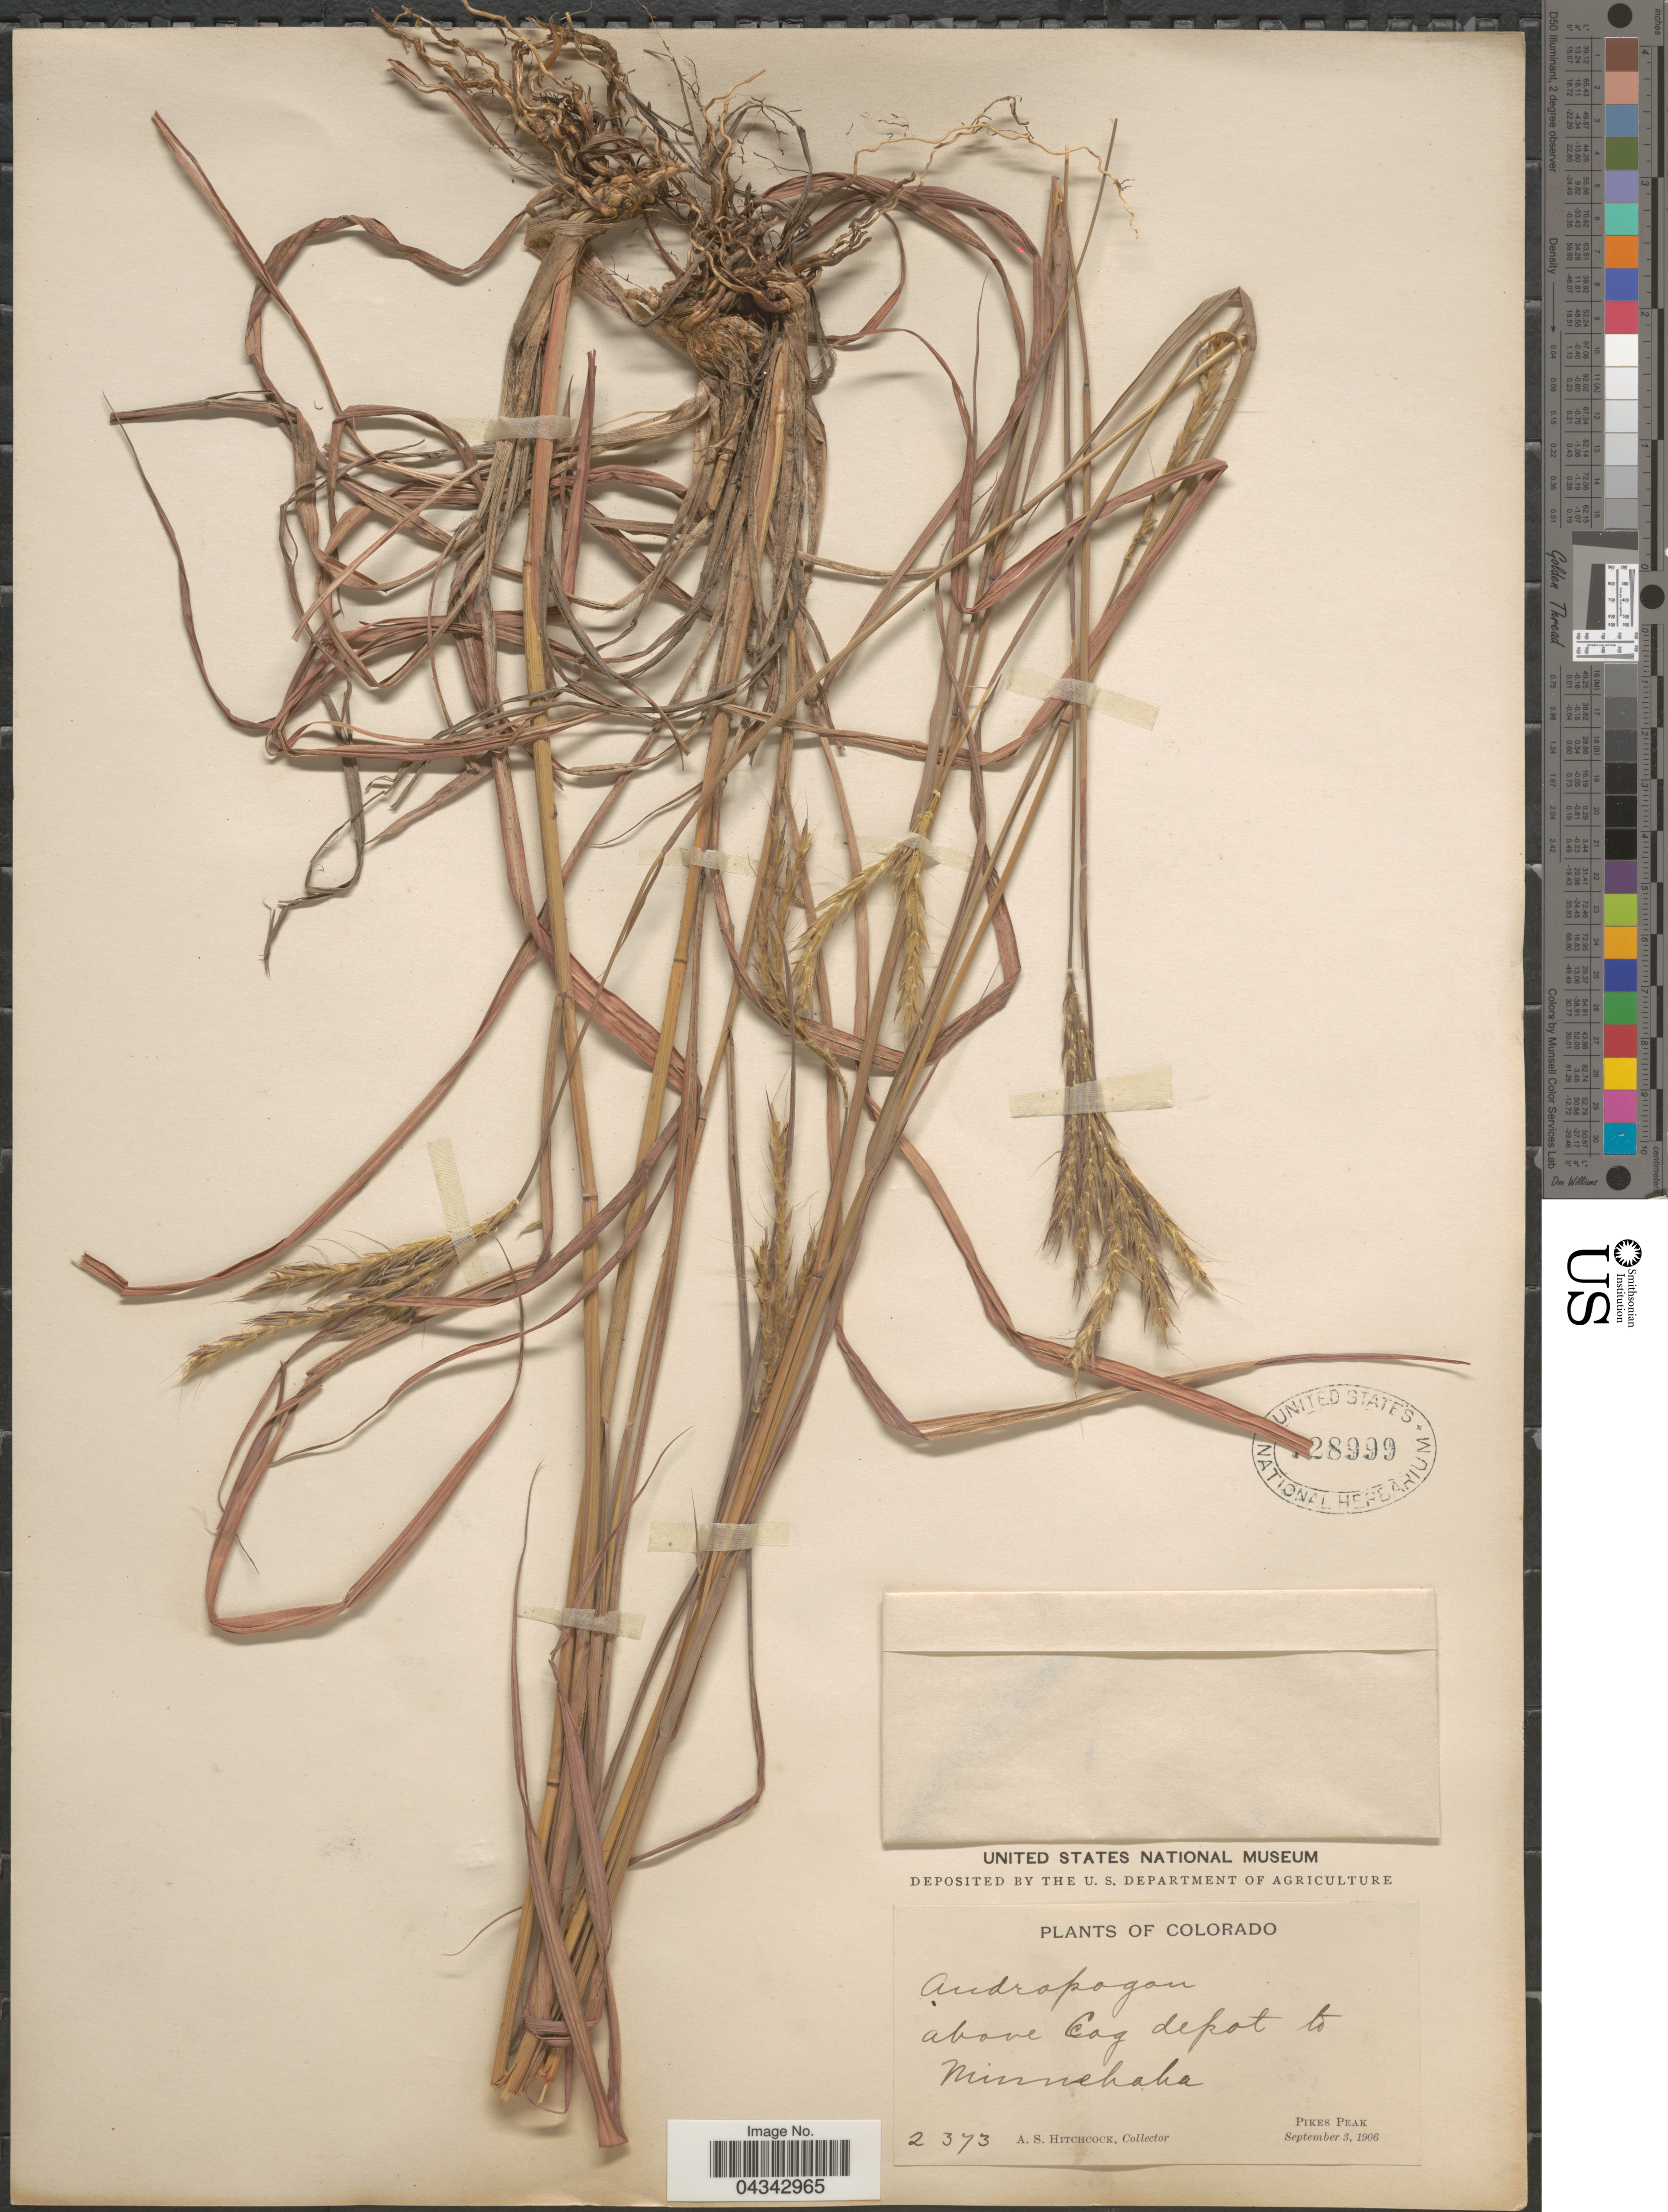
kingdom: Plantae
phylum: Tracheophyta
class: Liliopsida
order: Poales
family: Poaceae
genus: Andropogon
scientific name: Andropogon gerardii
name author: Vitman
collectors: A. S. Hitchcock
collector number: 2373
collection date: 1906-09-03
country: United States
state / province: Colorado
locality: Above bog depot to Minnehaha. Pikes Peak.